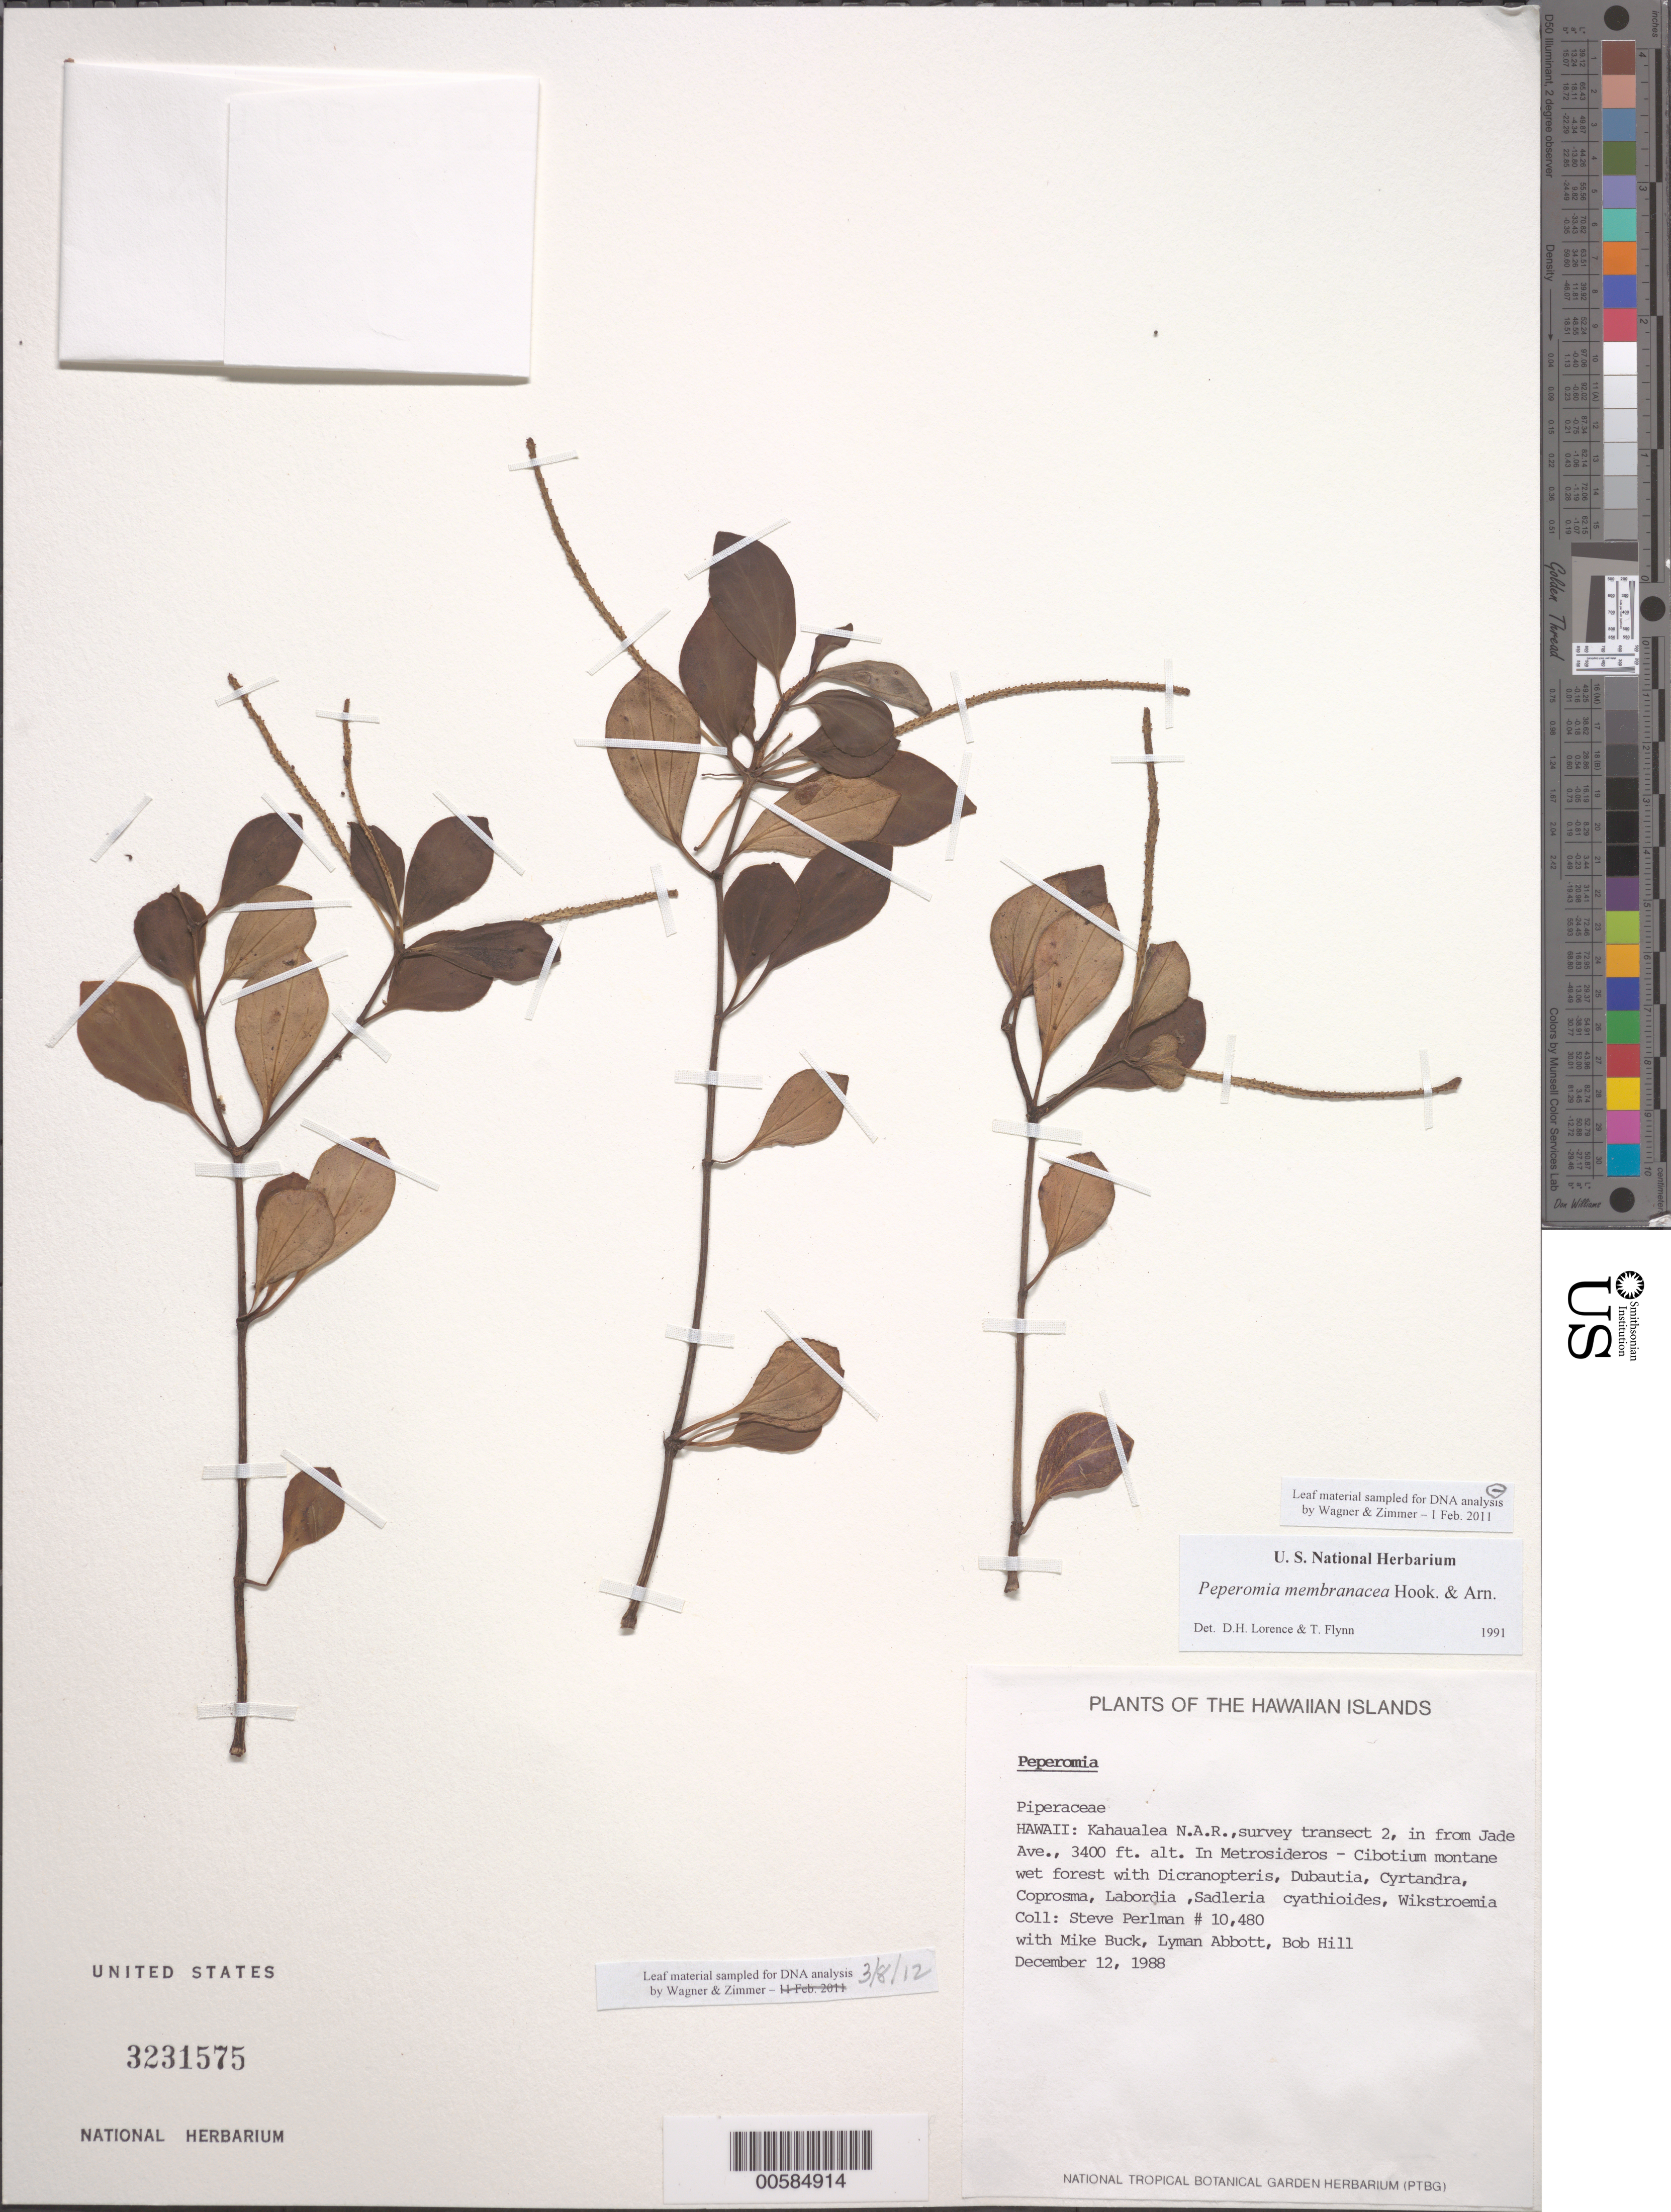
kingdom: Plantae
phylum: Tracheophyta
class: Magnoliopsida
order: Piperales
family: Piperaceae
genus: Peperomia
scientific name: Peperomia membranacea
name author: Hook. & Arn.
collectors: S. P. Perlman, M. Buck, L. Abbott & B. Hill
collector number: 10480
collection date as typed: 12 Dec 1988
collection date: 1988-12-12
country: United States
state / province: Hawaii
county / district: Hawaii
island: Hawaii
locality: Kahaualea N.A.R., survey transect 2, in from Jade Ave.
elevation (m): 1036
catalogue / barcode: US 3231575